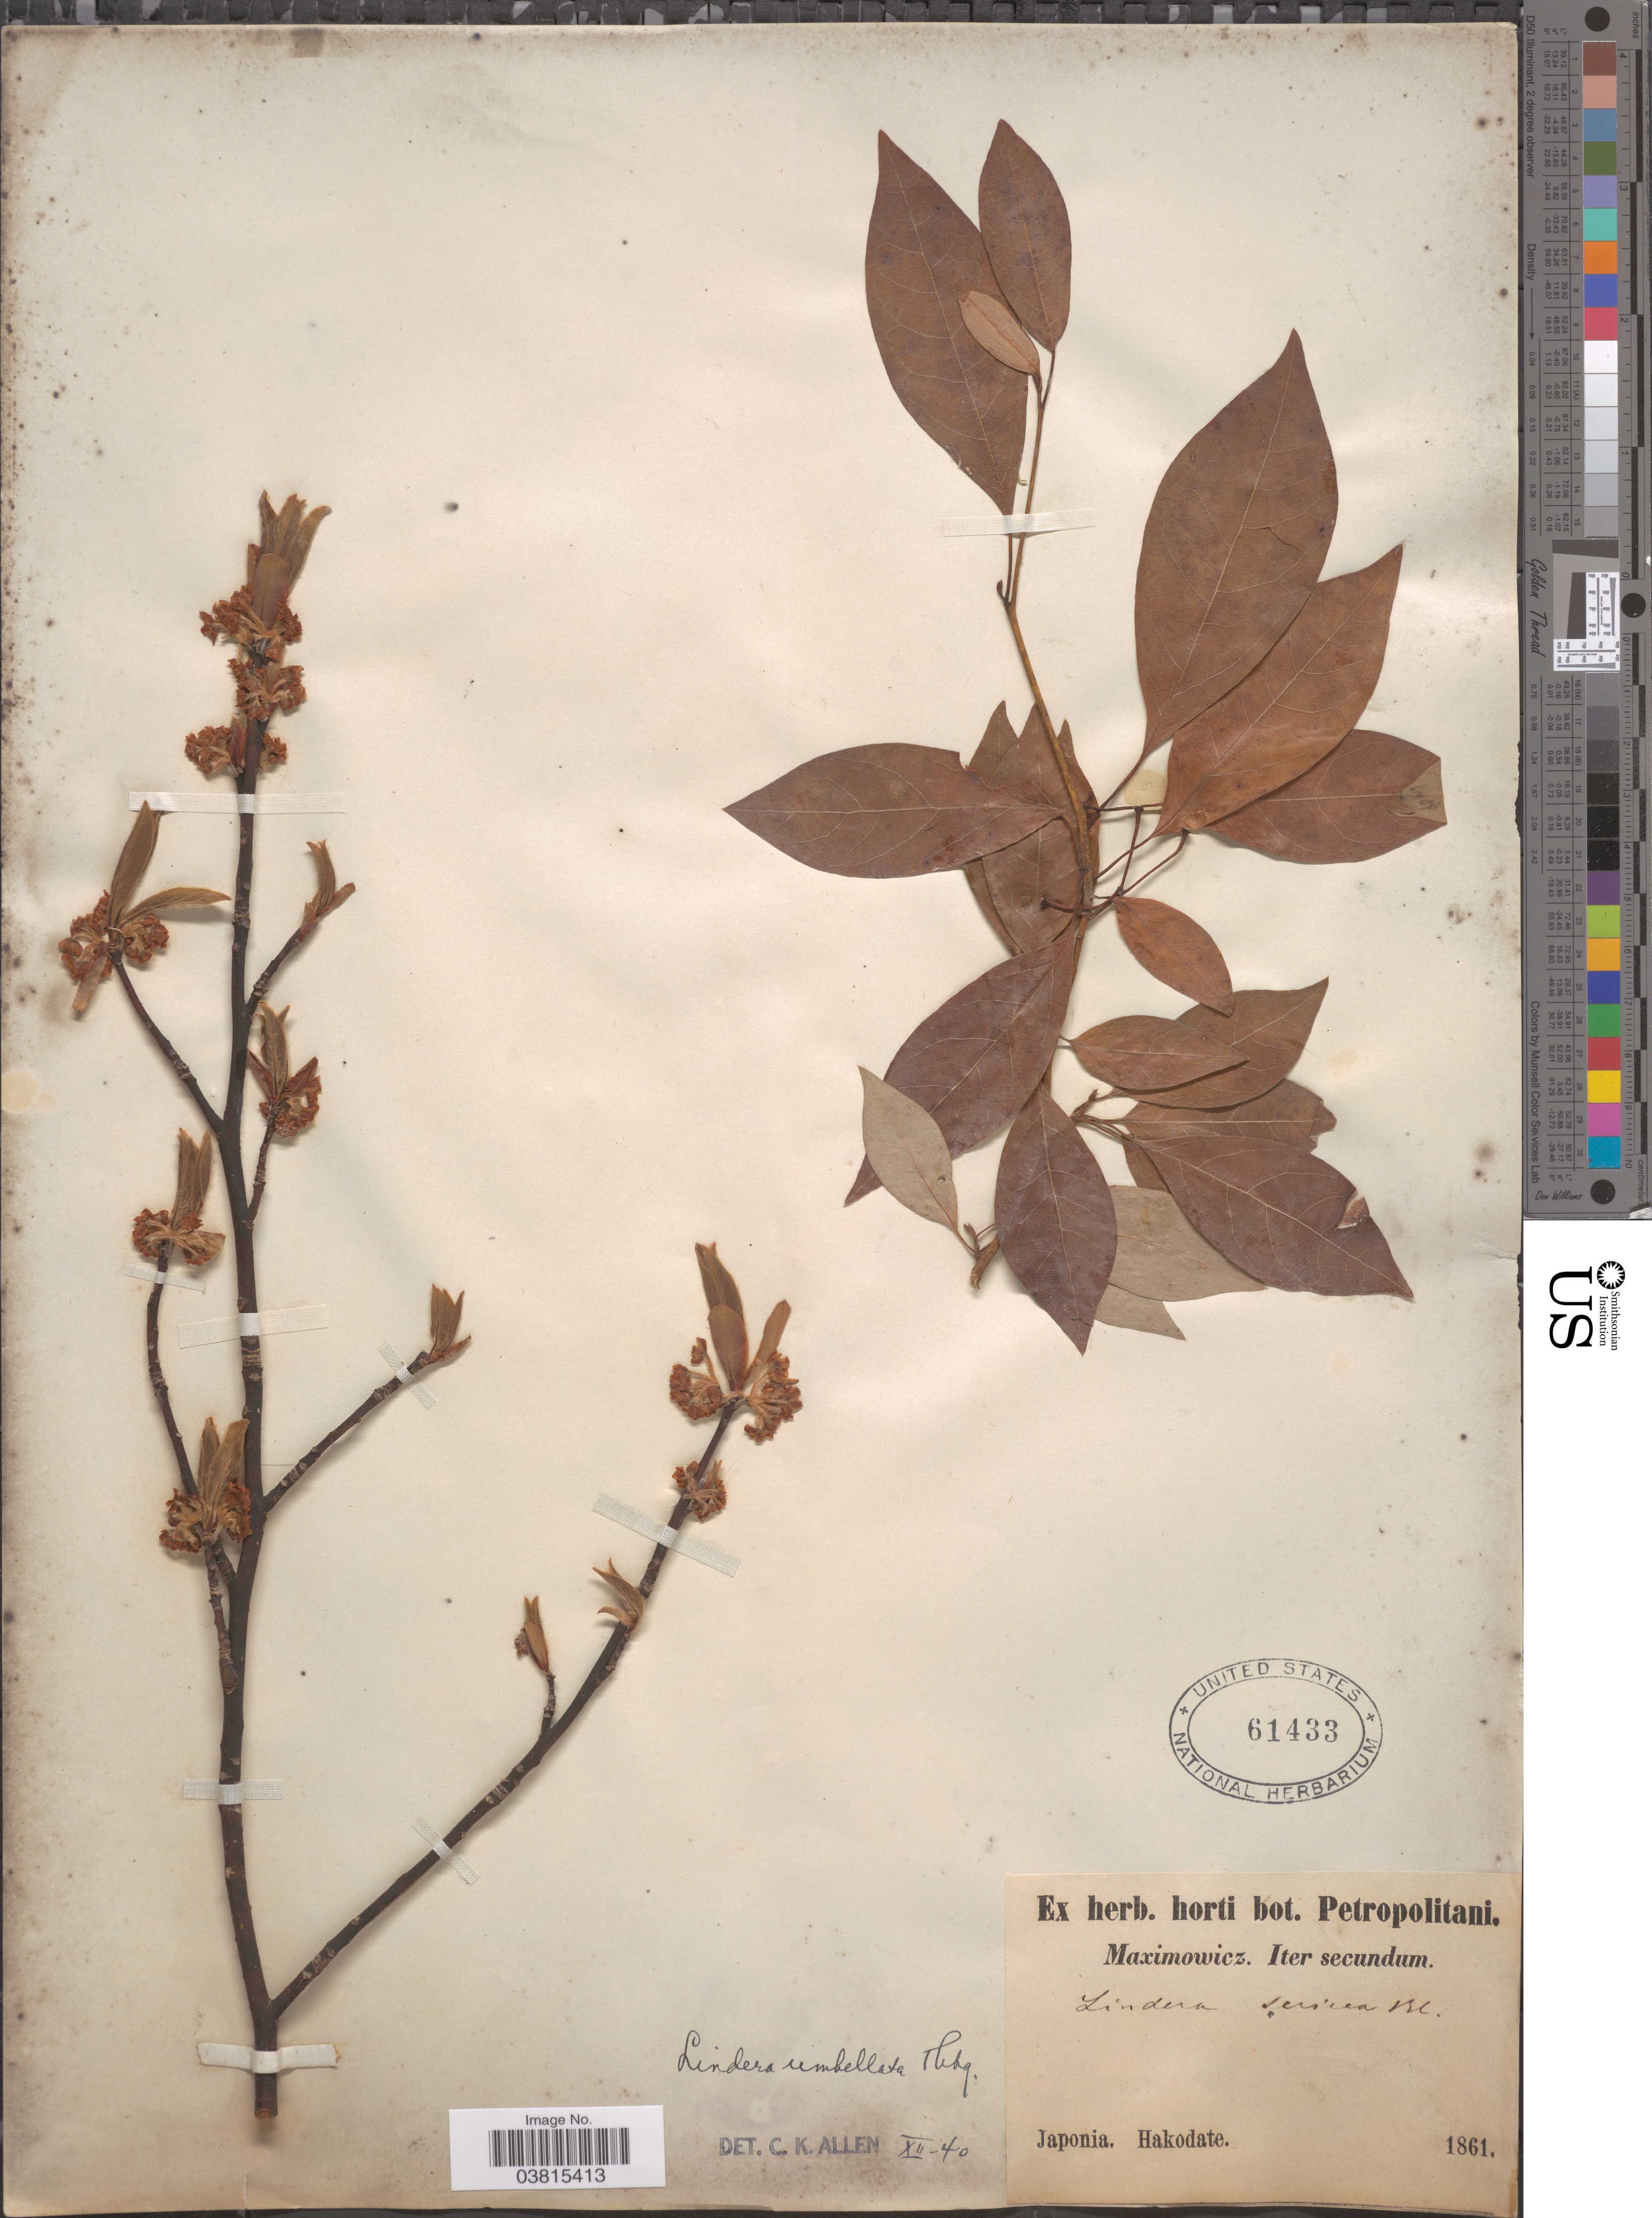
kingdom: Plantae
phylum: Tracheophyta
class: Magnoliopsida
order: Laurales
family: Lauraceae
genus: Lindera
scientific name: Lindera umbellata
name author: Thunb.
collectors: Maximowicz, --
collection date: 1861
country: Japan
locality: Hakodate.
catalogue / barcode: US 61433